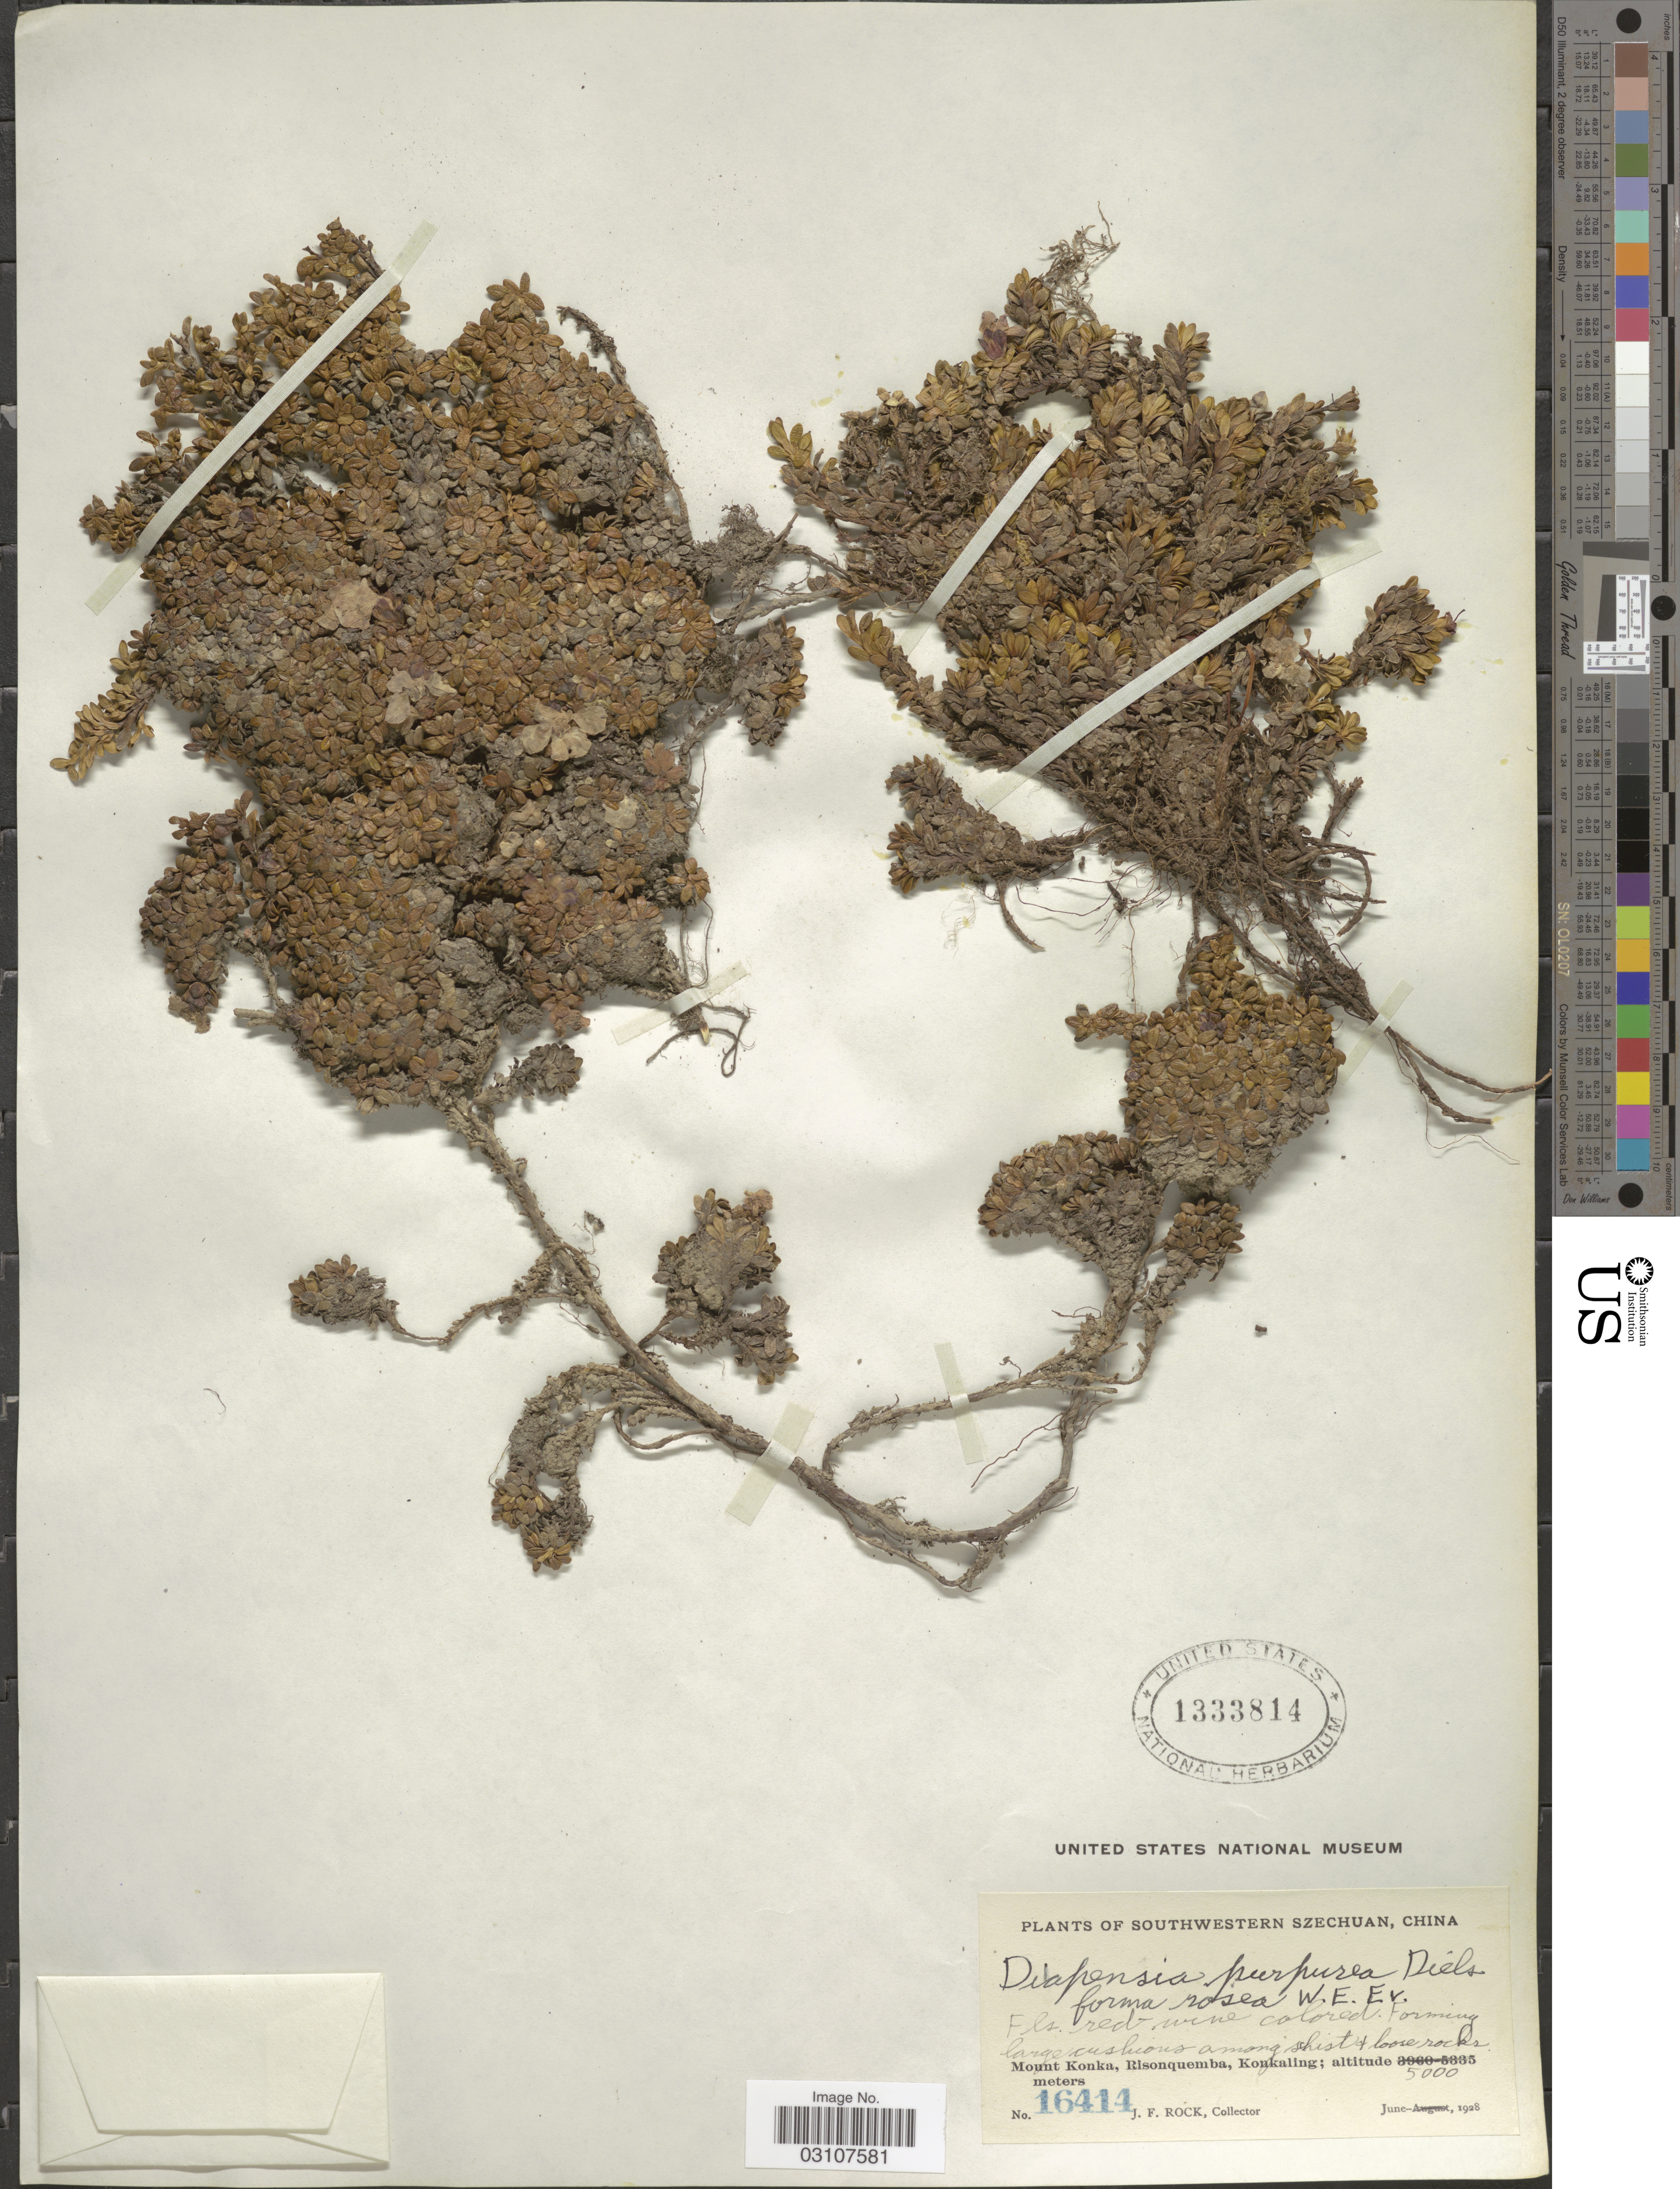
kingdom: Plantae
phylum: Tracheophyta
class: Magnoliopsida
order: Ericales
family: Diapensiaceae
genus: Diapensia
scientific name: Diapensia purpurea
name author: Diels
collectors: J. Rock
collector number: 16414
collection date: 1928-06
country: China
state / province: Sichuan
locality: Southwestern Szechuan. Mount Konka, Risonquemba, Konkaling.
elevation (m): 5000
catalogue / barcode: US 1333814